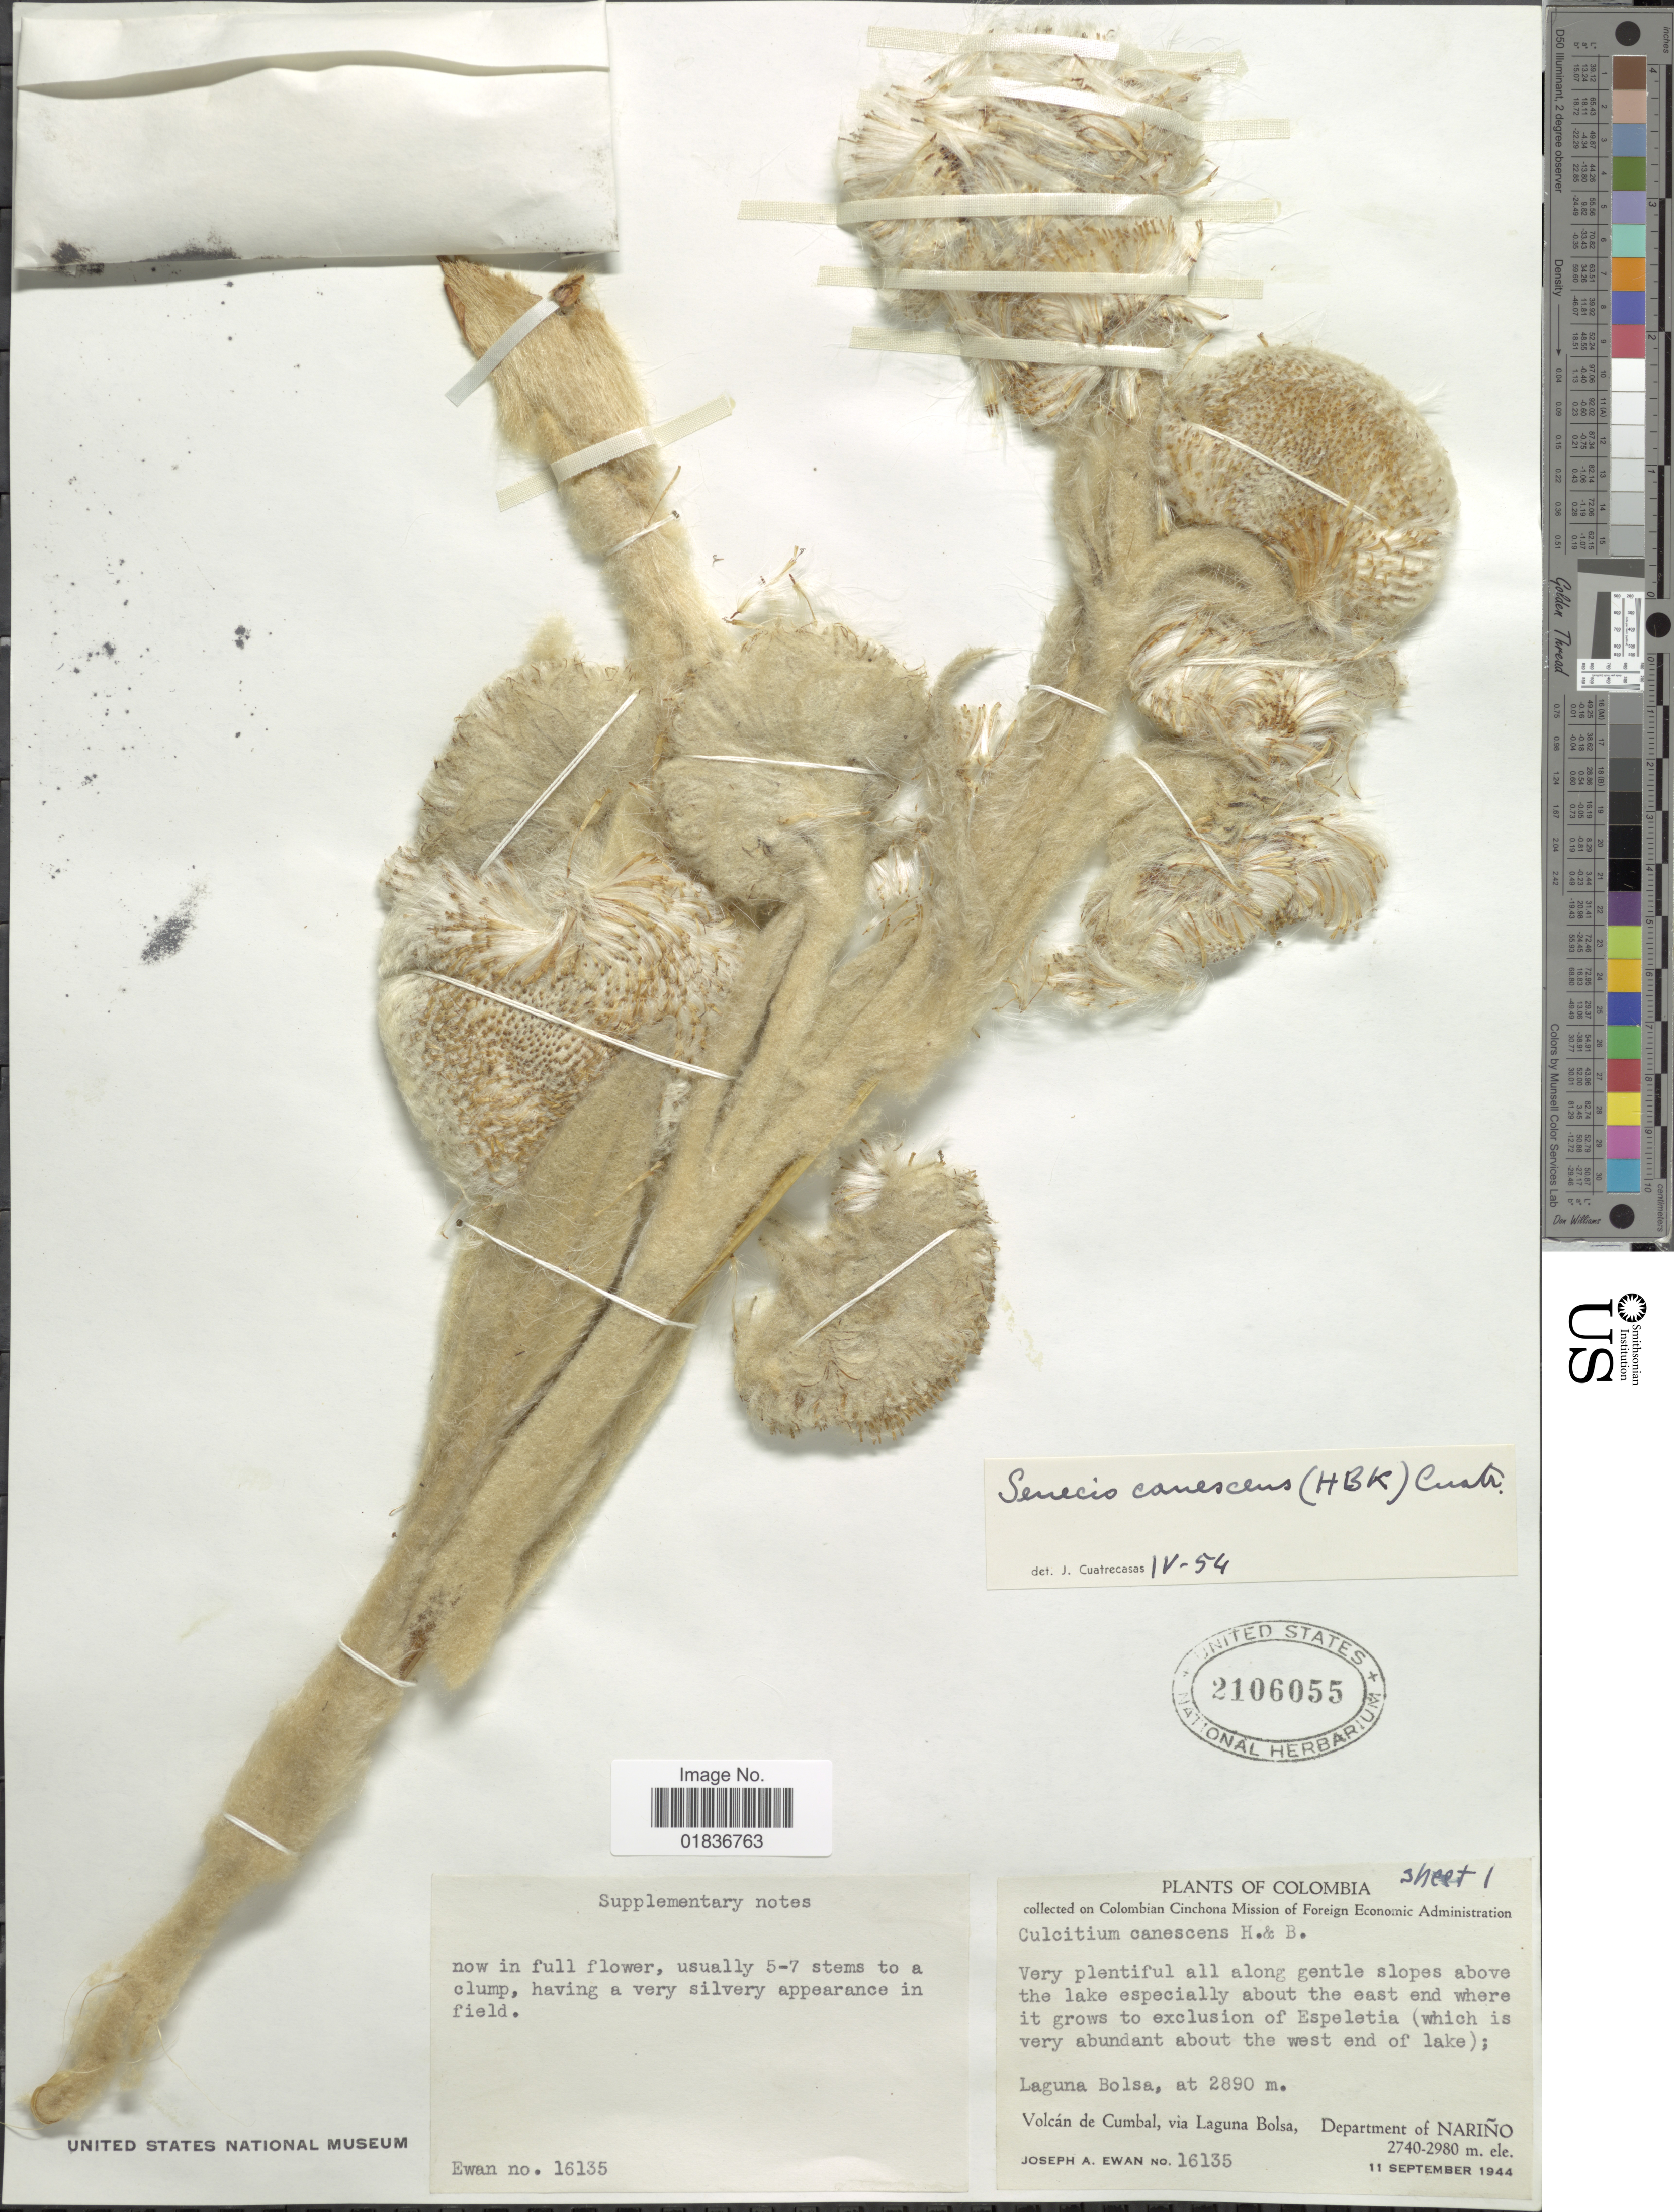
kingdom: Plantae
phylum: Tracheophyta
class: Magnoliopsida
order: Asterales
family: Asteraceae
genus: Senecio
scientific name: Senecio canescens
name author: (Bonpl.) Cuatrec.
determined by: Salomon, Luciana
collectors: J. A. Ewan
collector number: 16135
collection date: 1944-09-11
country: Colombia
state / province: Nariño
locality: Volcan de Cumbal, via Laguna Bolsa, Department of Nariño. Laguna Bolsa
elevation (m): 2740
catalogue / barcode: US 2106055